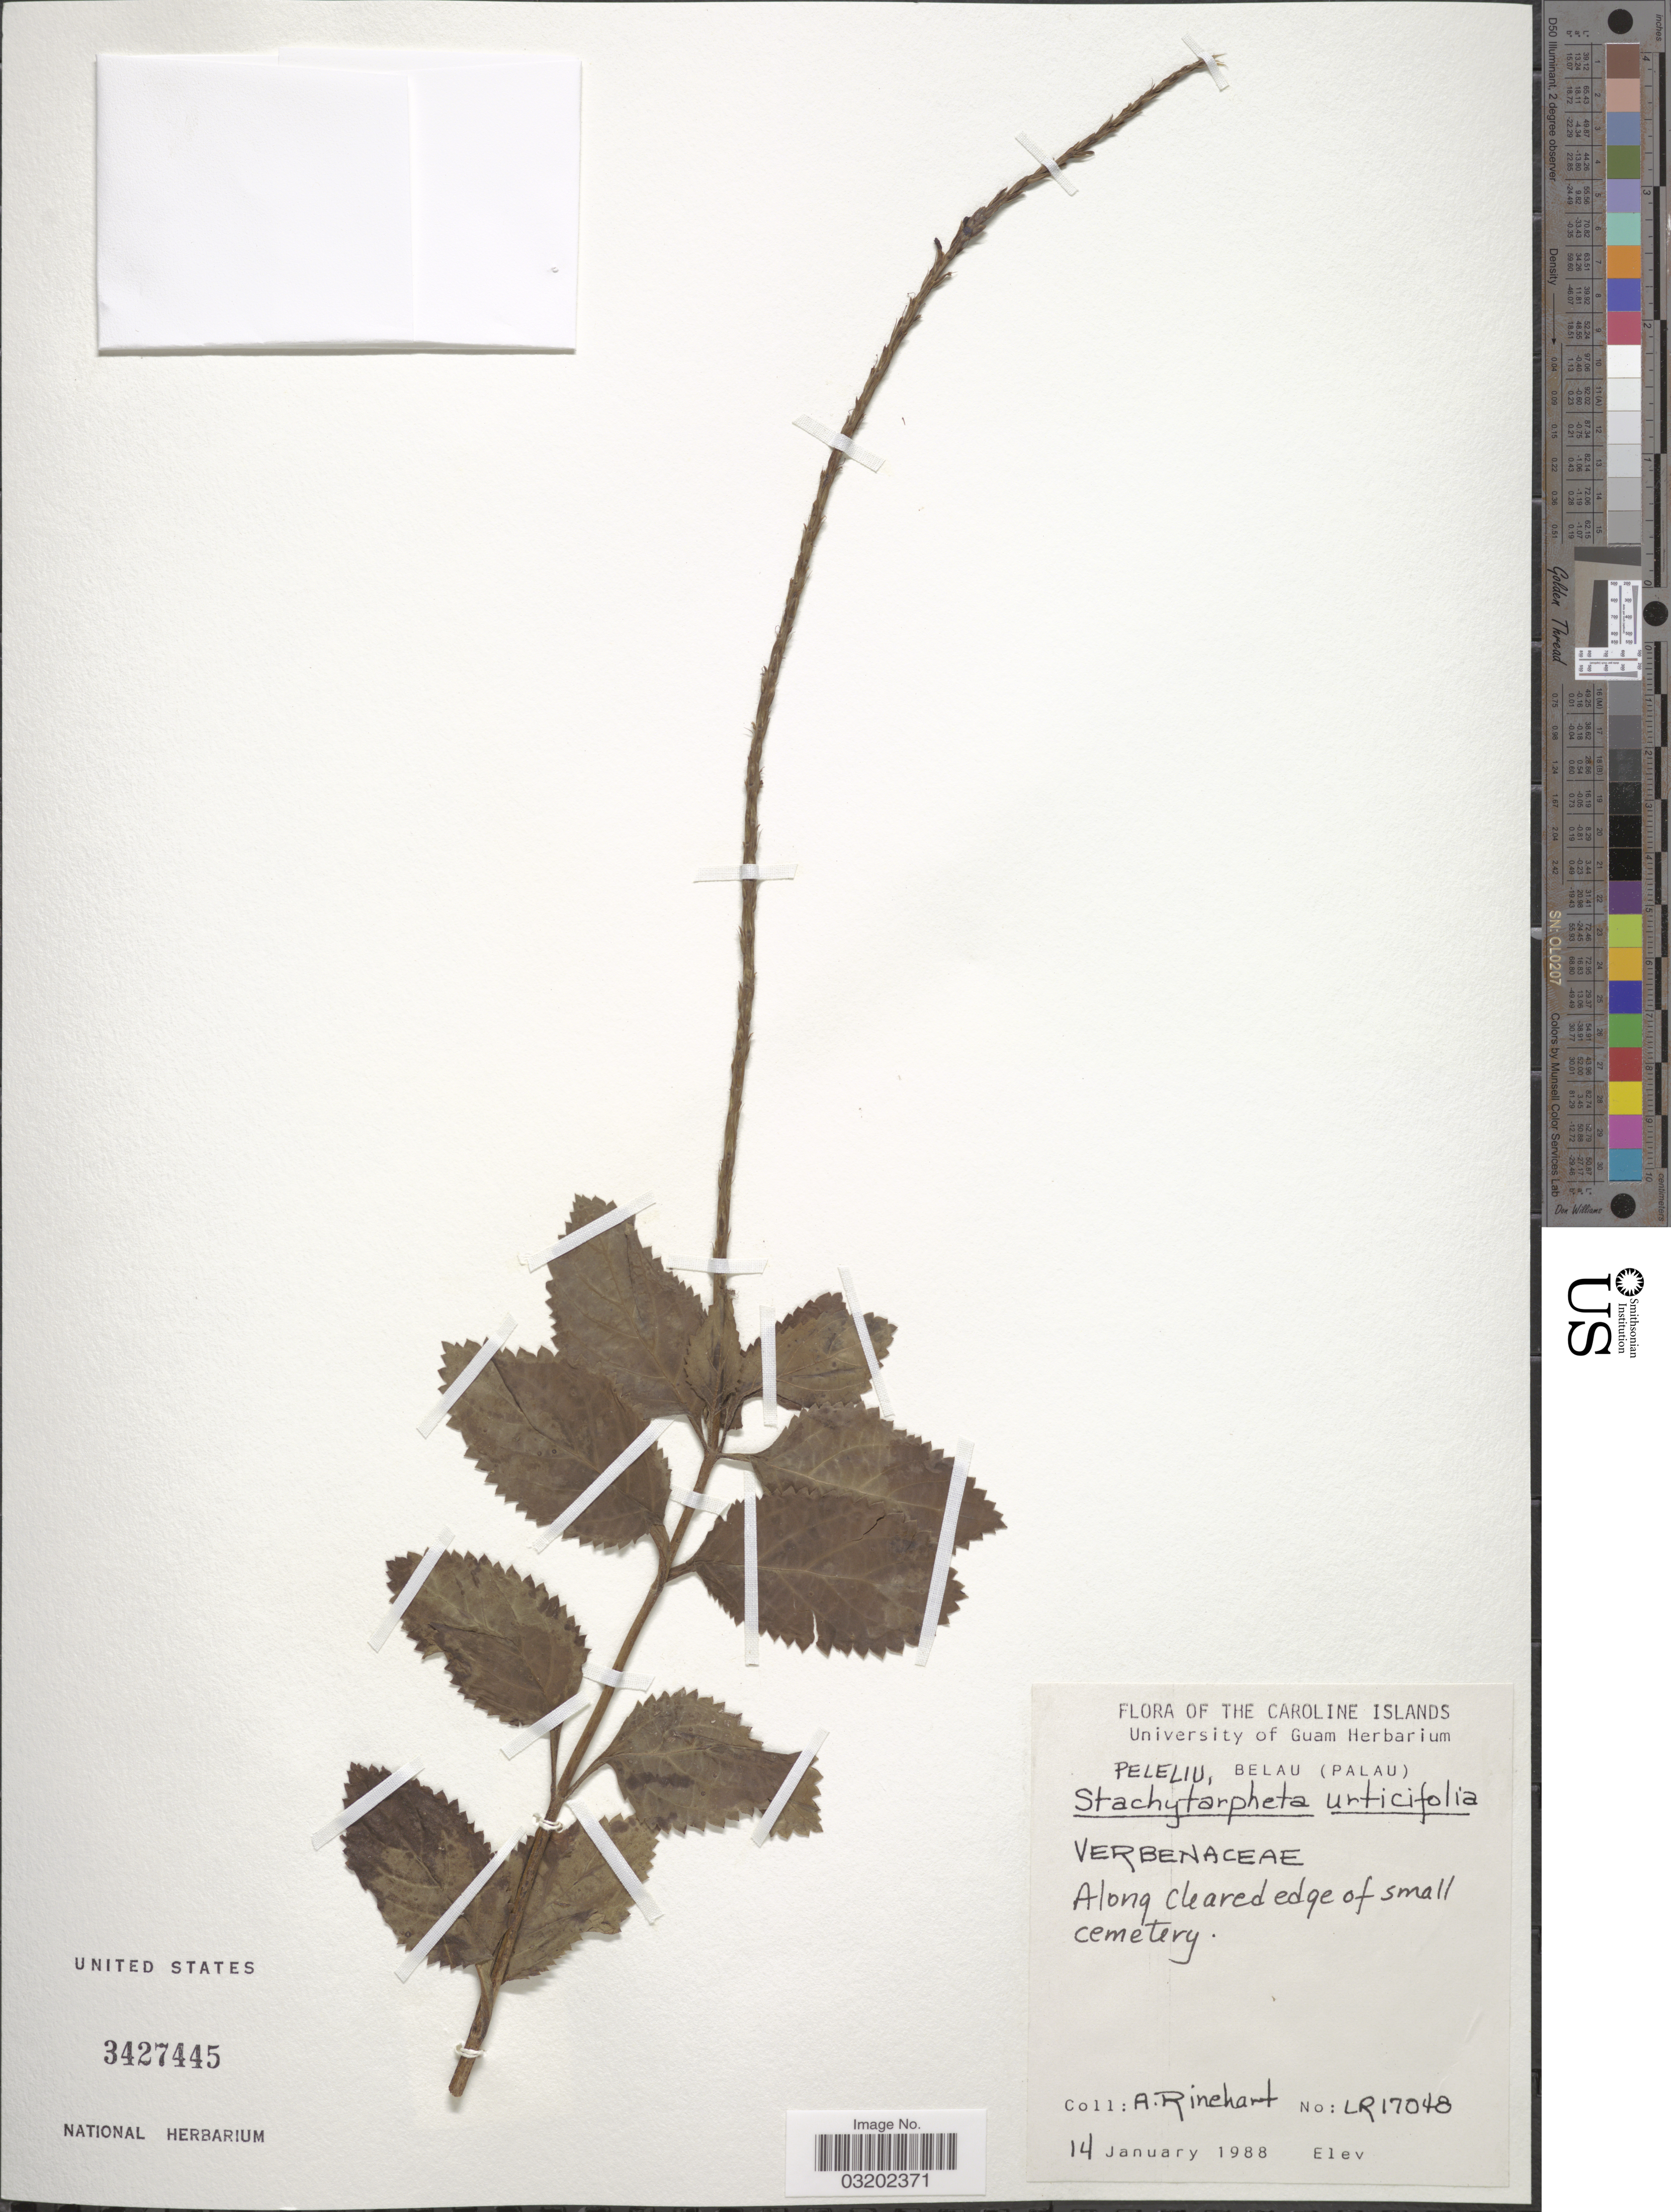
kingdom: Plantae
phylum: Tracheophyta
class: Magnoliopsida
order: Lamiales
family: Verbenaceae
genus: Stachytarpheta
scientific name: Stachytarpheta urticifolia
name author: Sims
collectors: A. Rinehart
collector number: LR17048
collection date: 1988-01-14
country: Palau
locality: The Caroline Islands. Along cleared edge of small cemetery.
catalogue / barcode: US 3427445